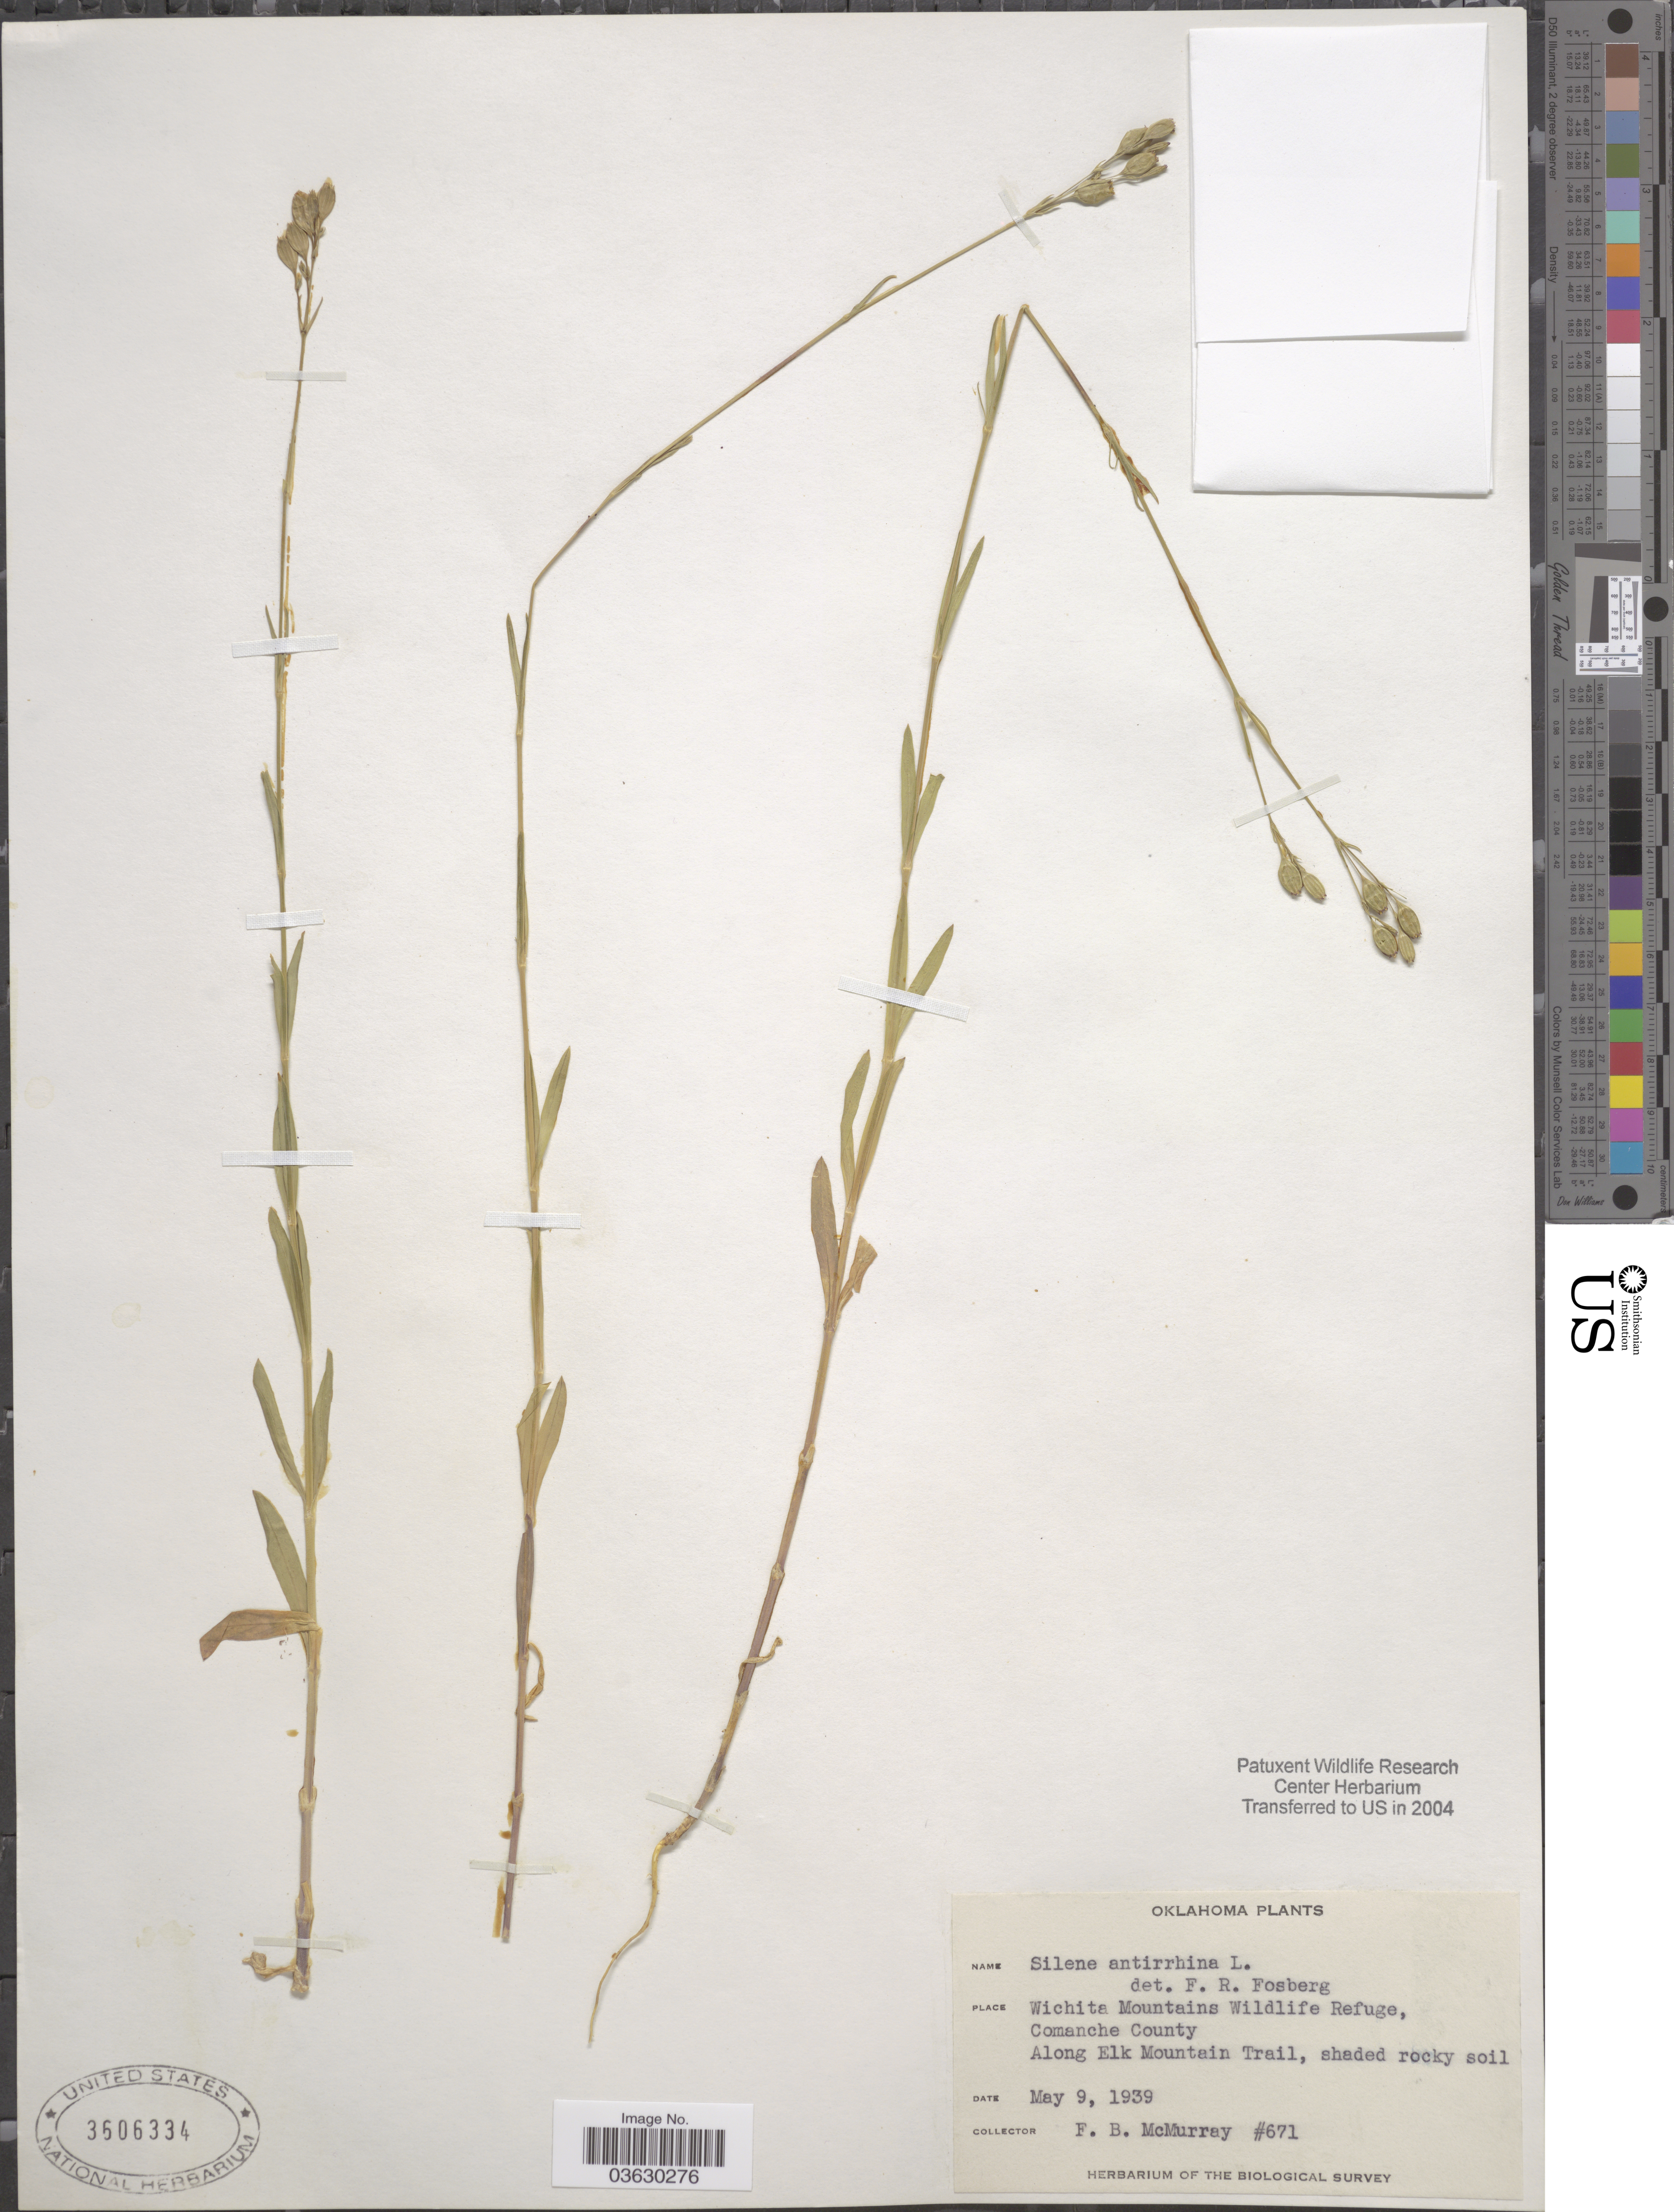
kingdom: Plantae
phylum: Tracheophyta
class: Magnoliopsida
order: Caryophyllales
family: Caryophyllaceae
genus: Silene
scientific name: Silene antirrhina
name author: L.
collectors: F. McMurray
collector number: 671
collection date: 1939-05-09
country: United States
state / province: Oklahoma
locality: Wichita Mountains Wildlife Refuge, Comanche County. Along Elk Mountain Trail.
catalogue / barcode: US 3606334